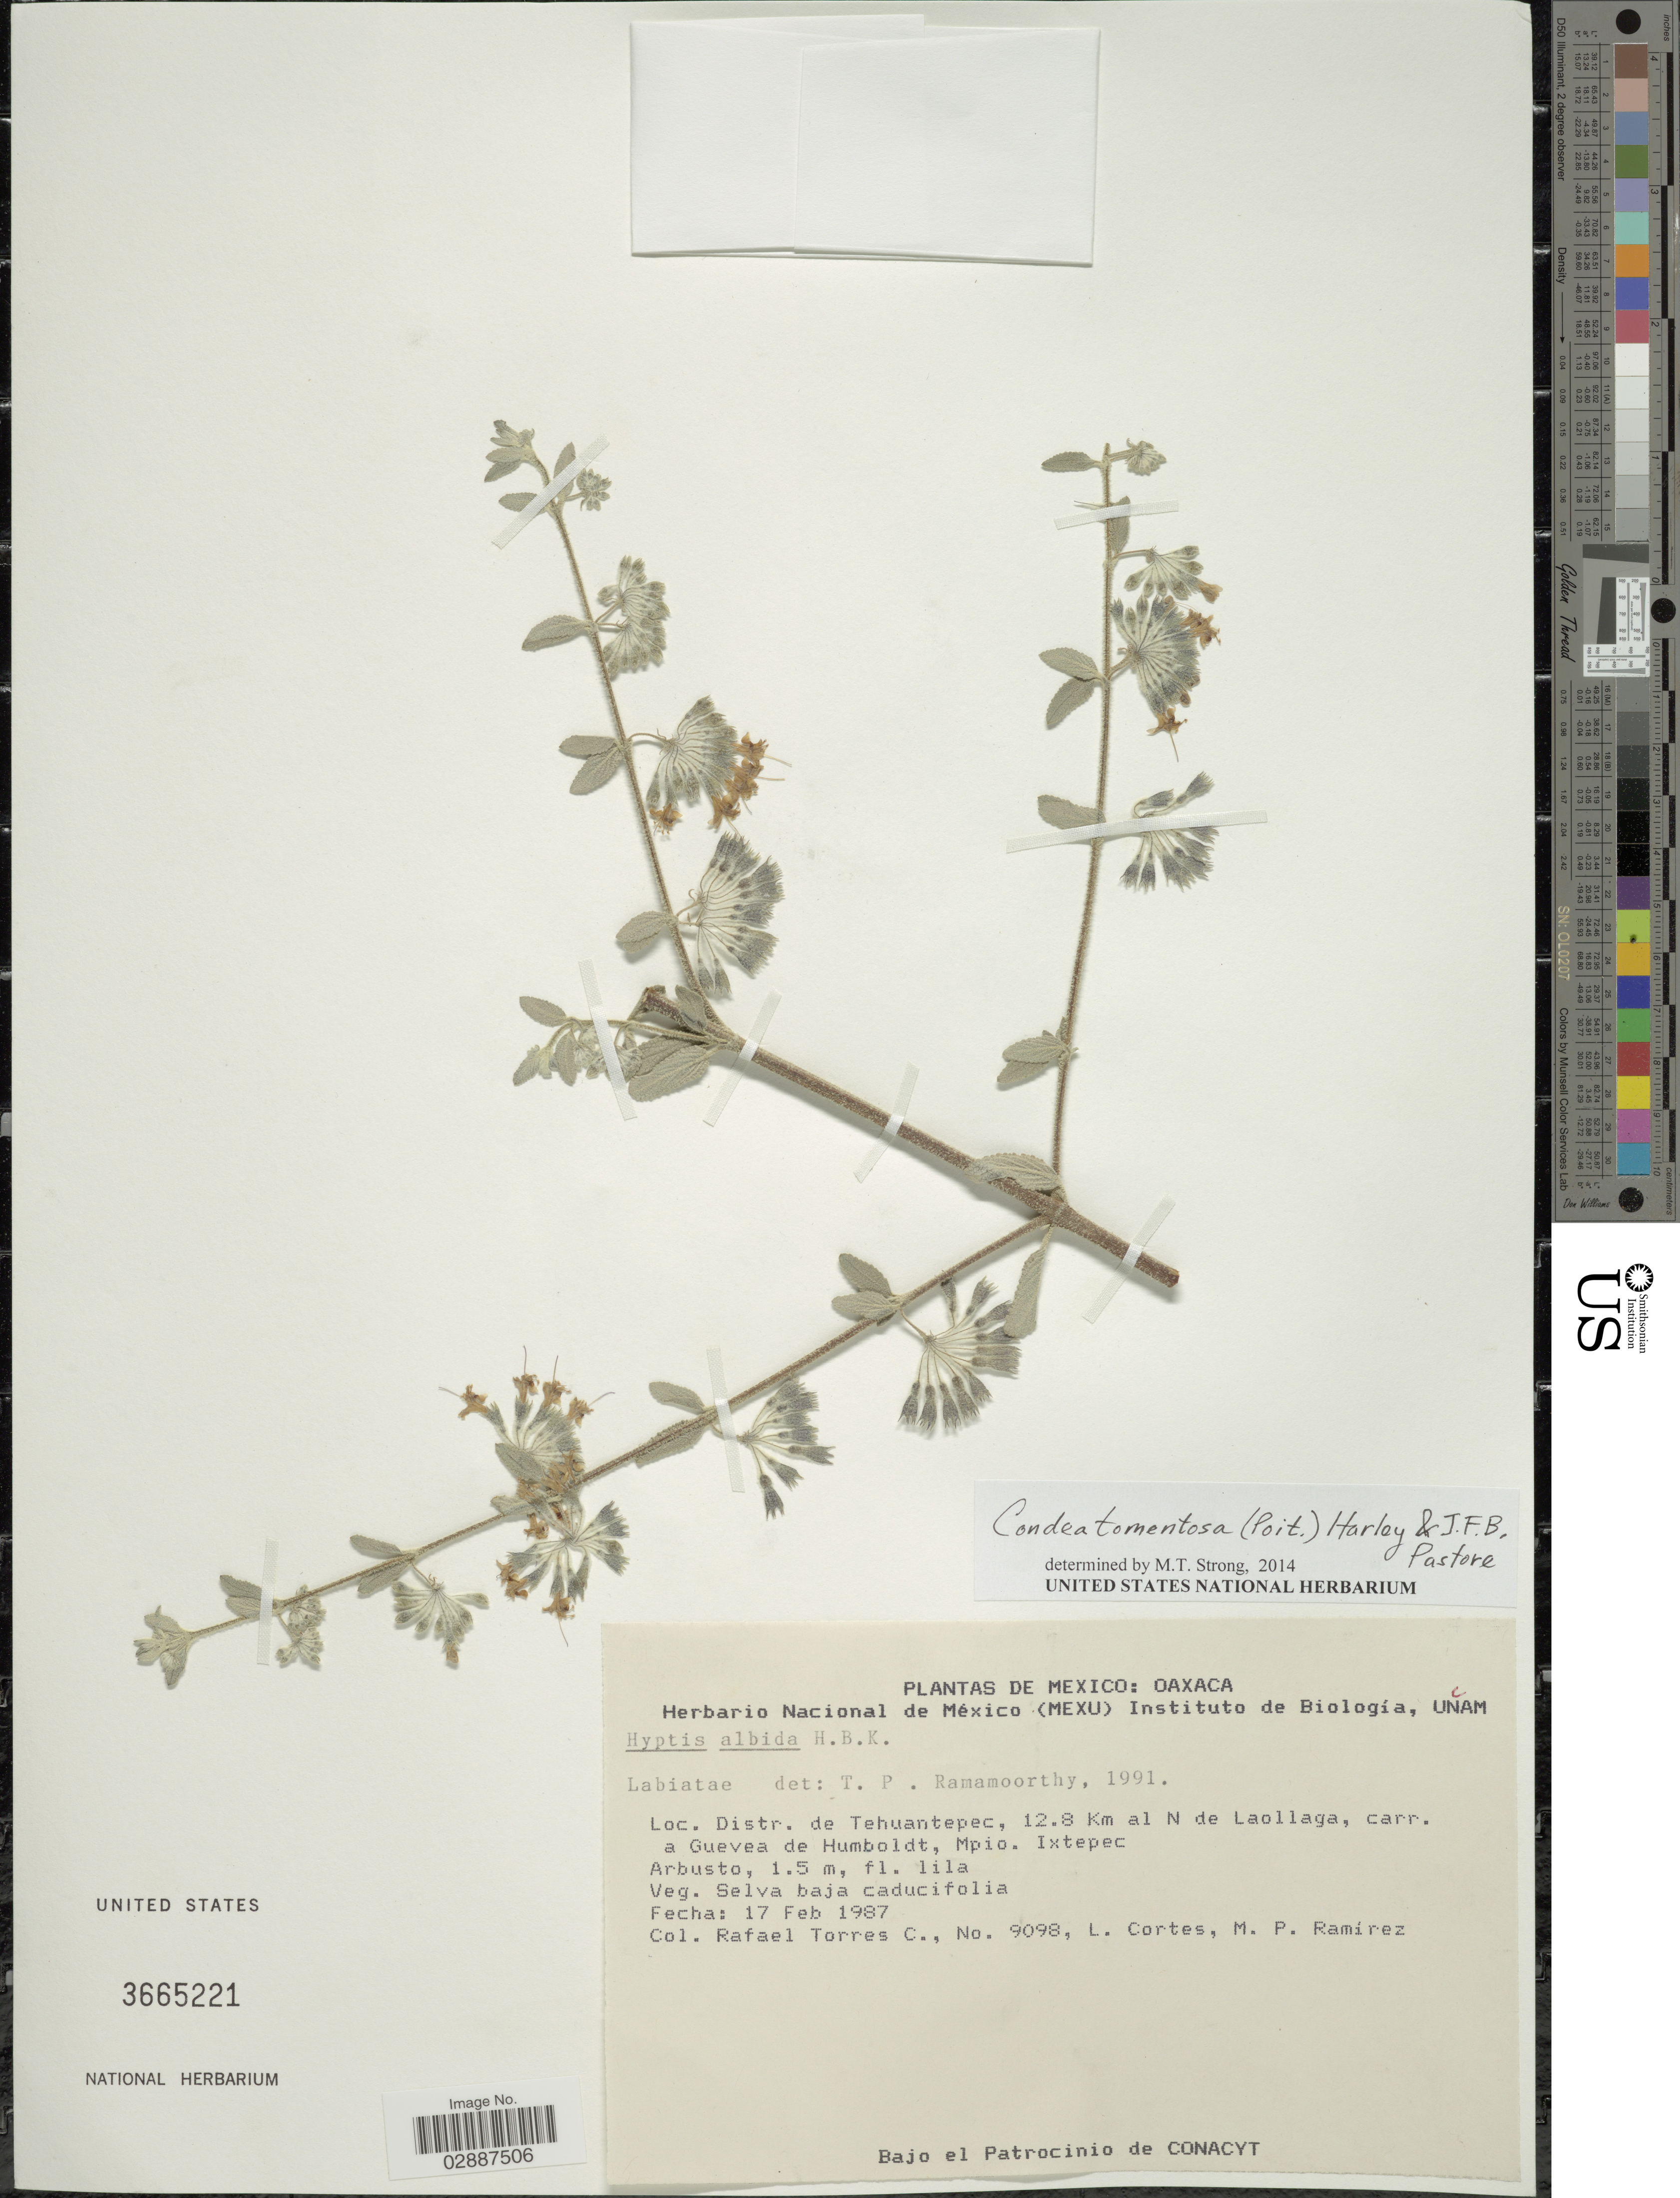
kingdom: Plantae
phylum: Tracheophyta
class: Magnoliopsida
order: Lamiales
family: Lamiaceae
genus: Condea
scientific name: Condea tomentosa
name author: (Poit.) Harley & J.F.B. Pastore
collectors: R. Torres C., L. Cortes & M. Ramírez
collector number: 9098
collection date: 1987-02-17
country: Mexico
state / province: Oaxaca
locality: Distr. Tehuantepec, 12.8 Km al N de Laollaga, carr. a Guevea de Humbolt, Mpio. Ixtepec.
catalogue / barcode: US 3665221